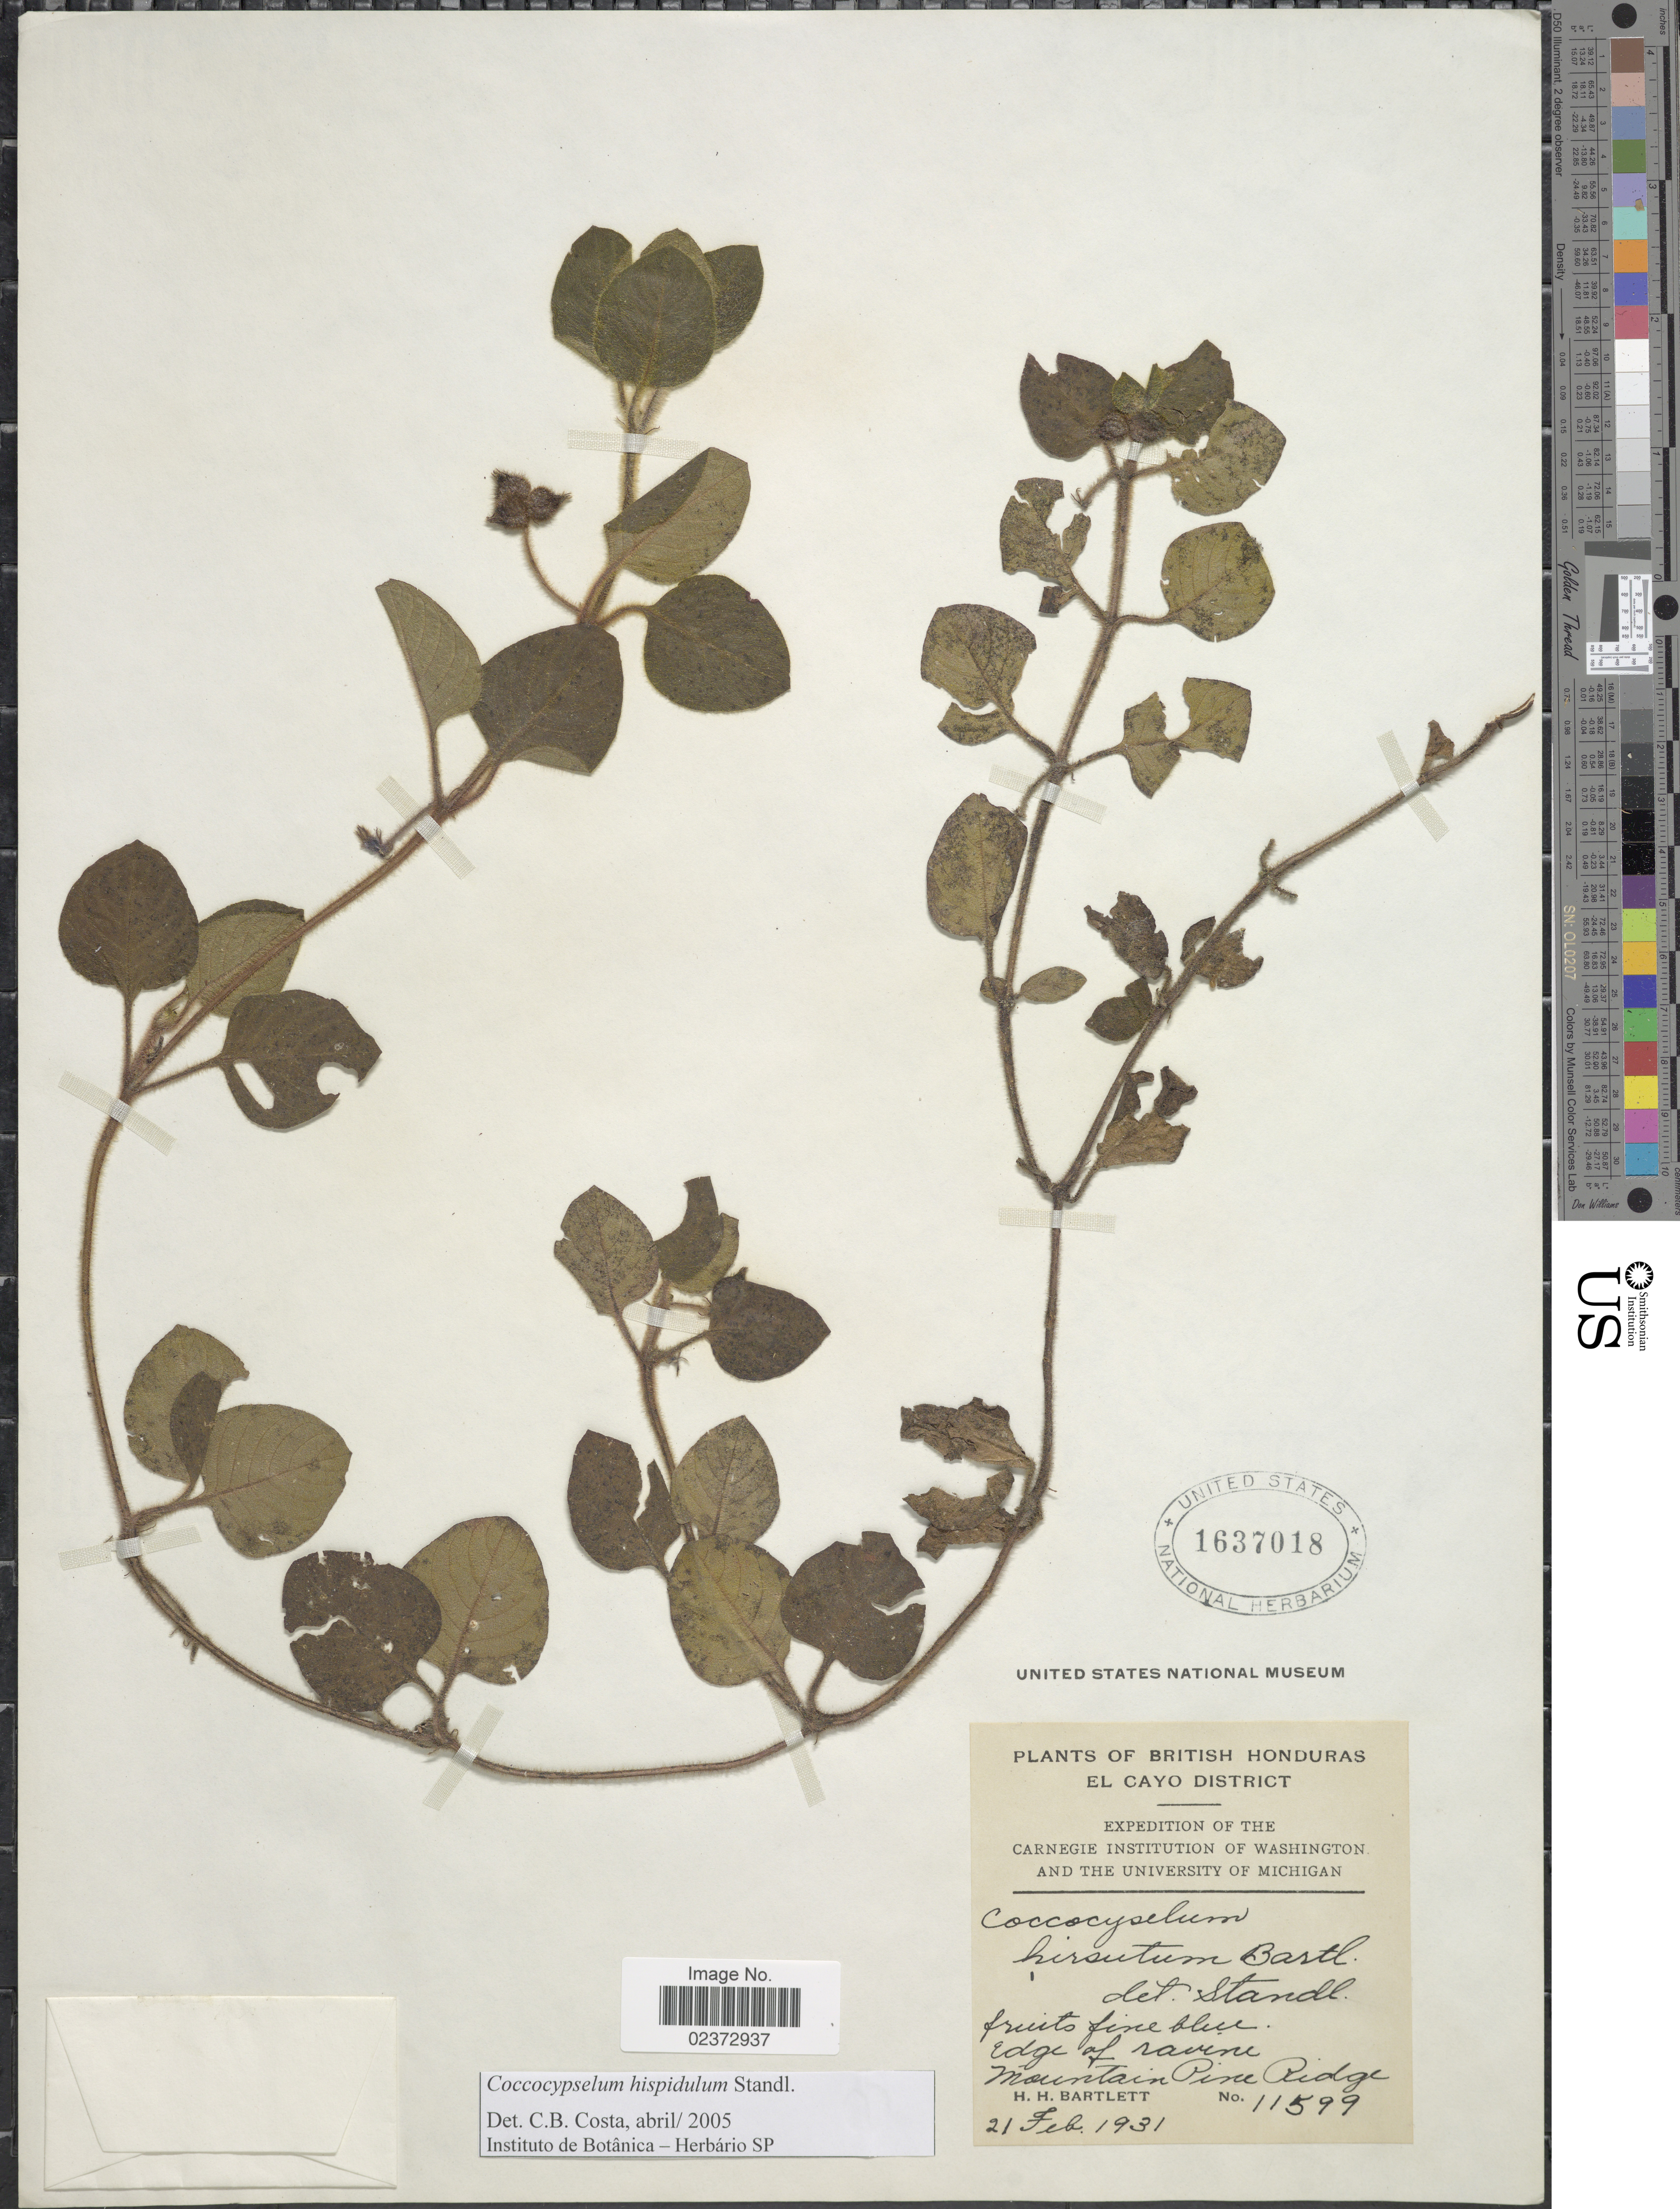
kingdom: Plantae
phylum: Tracheophyta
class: Magnoliopsida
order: Gentianales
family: Rubiaceae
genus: Coccocypselum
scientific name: Coccocypselum hispidulum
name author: (Standl.) Standl.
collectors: H. H. Bartlett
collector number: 11599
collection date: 1931-02-21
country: Belize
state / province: Cayo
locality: British Honduras, El Cayo District, Edge of ravine, Mountain Pine Ridge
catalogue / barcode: US 1637018